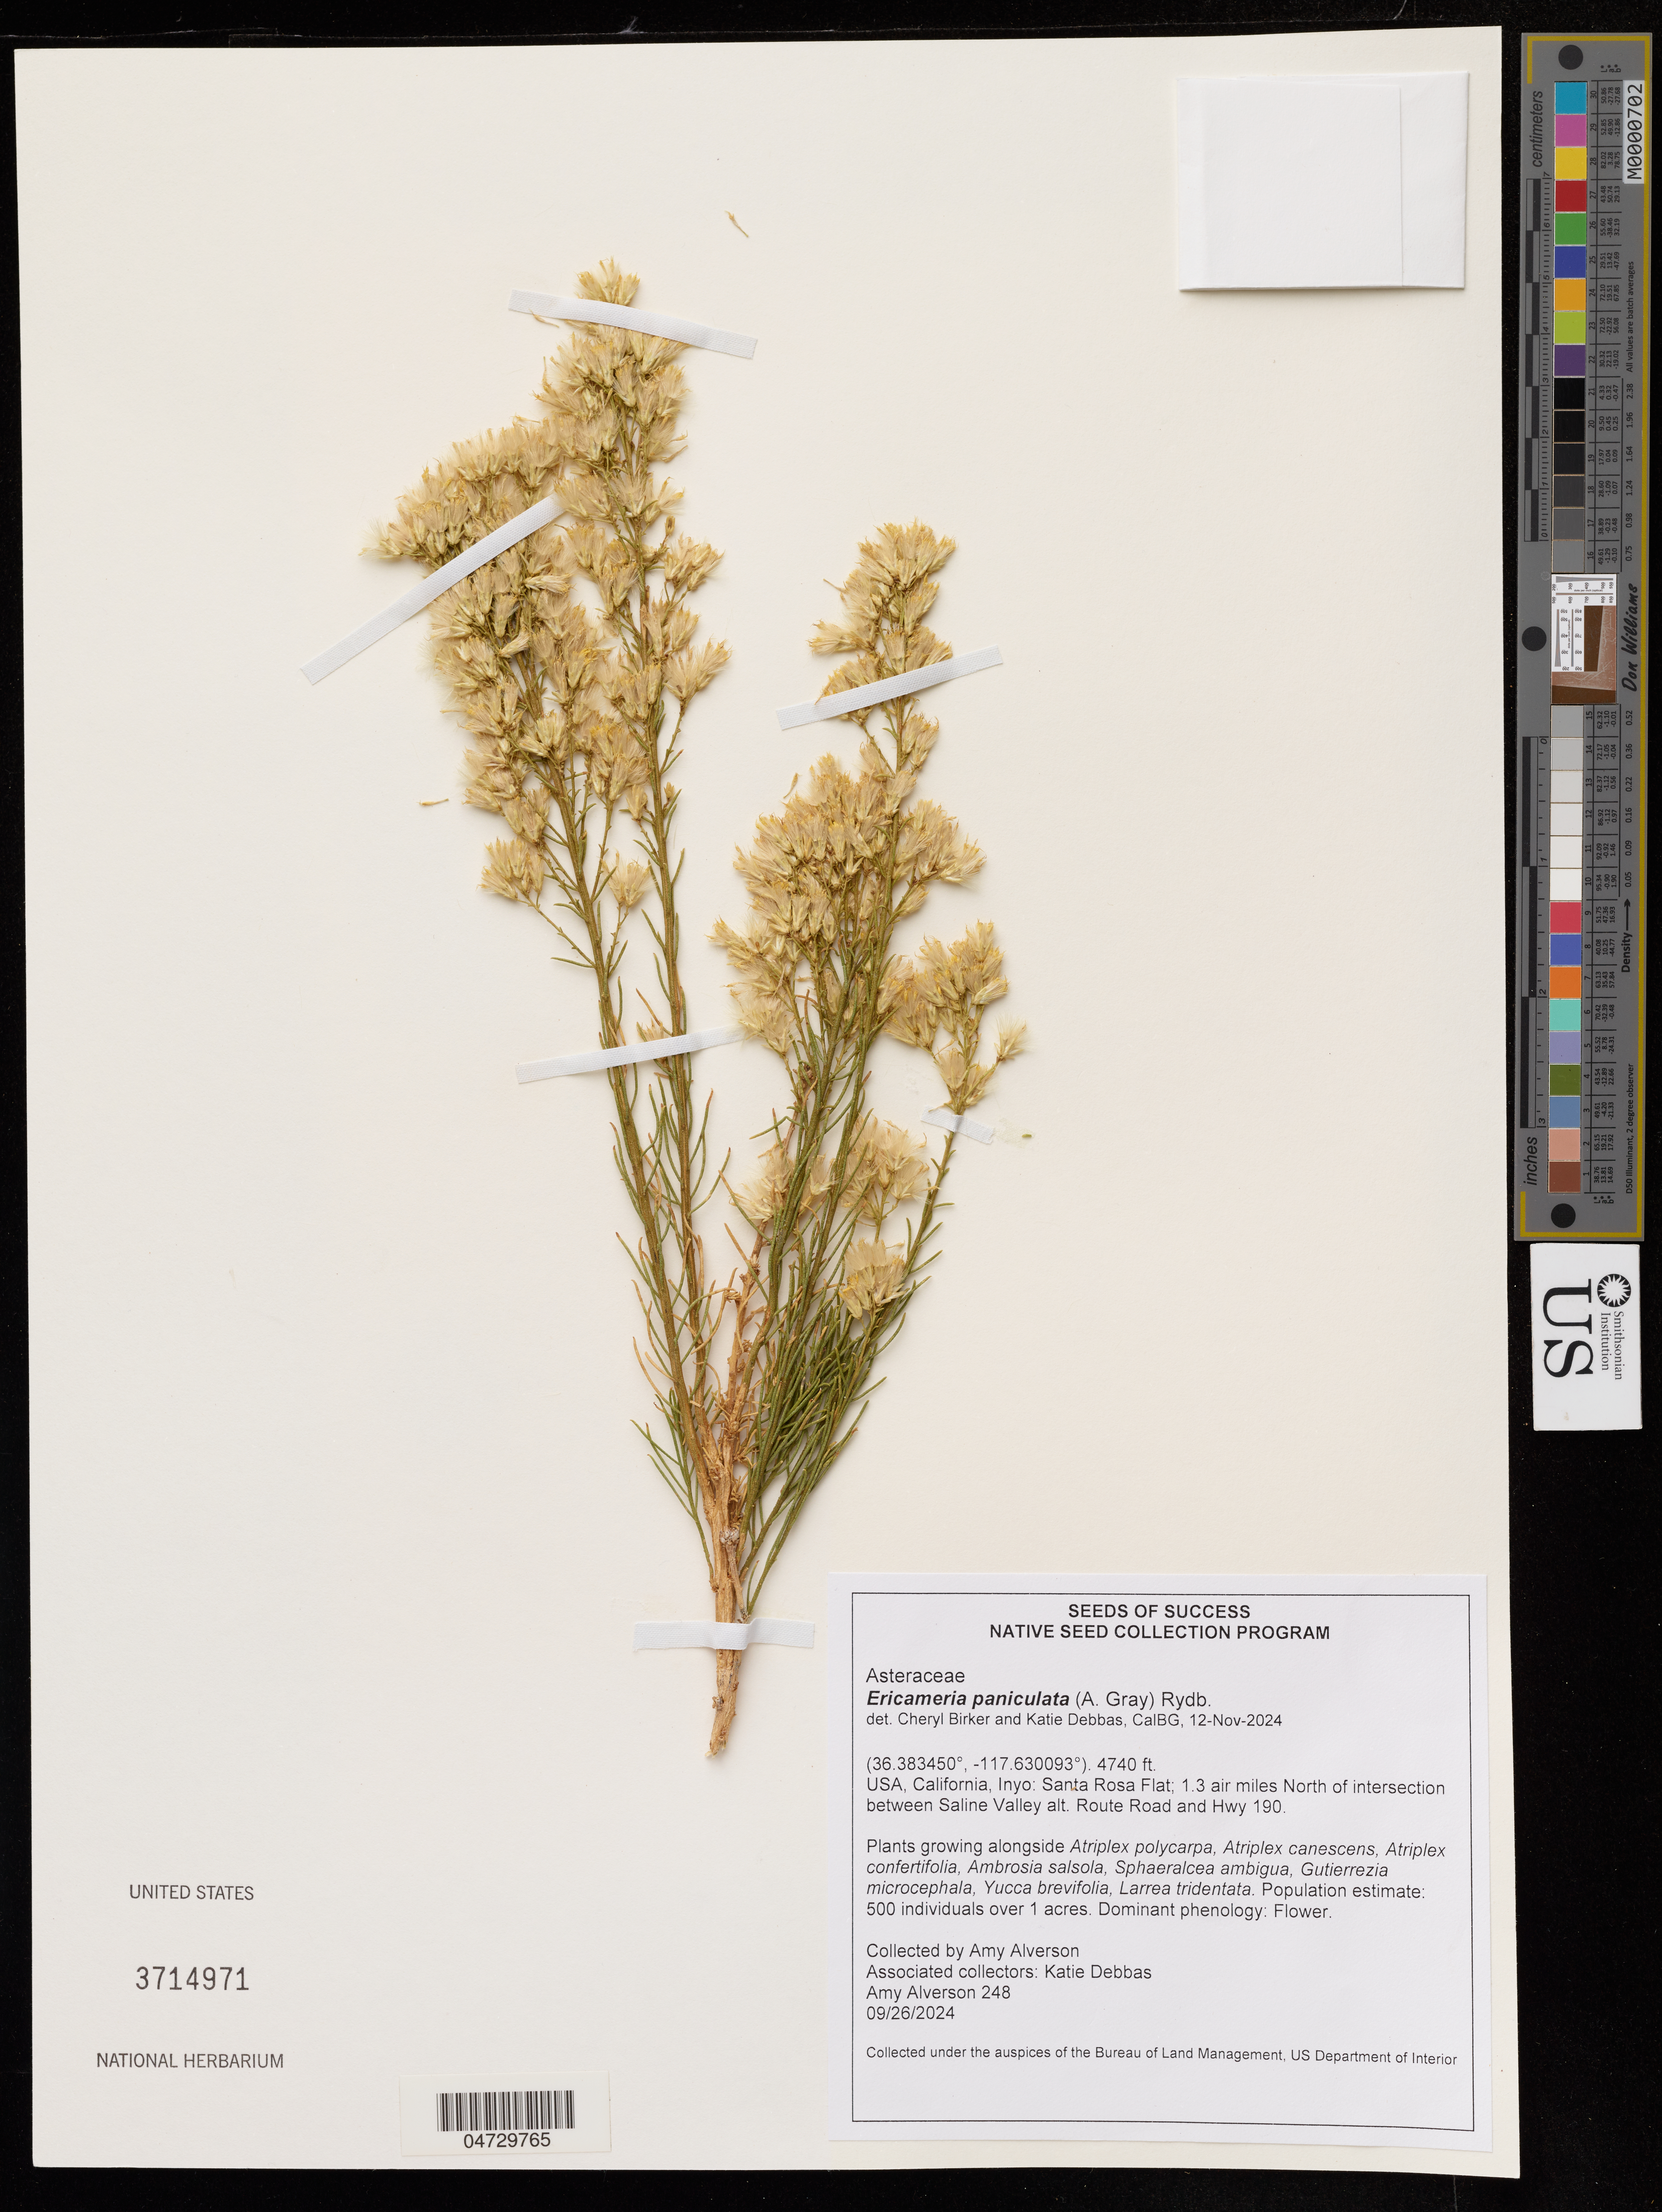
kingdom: Plantae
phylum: Tracheophyta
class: Magnoliopsida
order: Asterales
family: Asteraceae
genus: Ericameria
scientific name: Ericameria paniculata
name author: (A. Gray) Rydb.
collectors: A. Alverson & K. Debbas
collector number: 248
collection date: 2024-09-26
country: United States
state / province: California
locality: Inyo: Santa Rosa Flat; 1.3 air miles North of intersection between Saline Valley alt. Route Road and Hwy 190.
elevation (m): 1445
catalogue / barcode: US 3714971